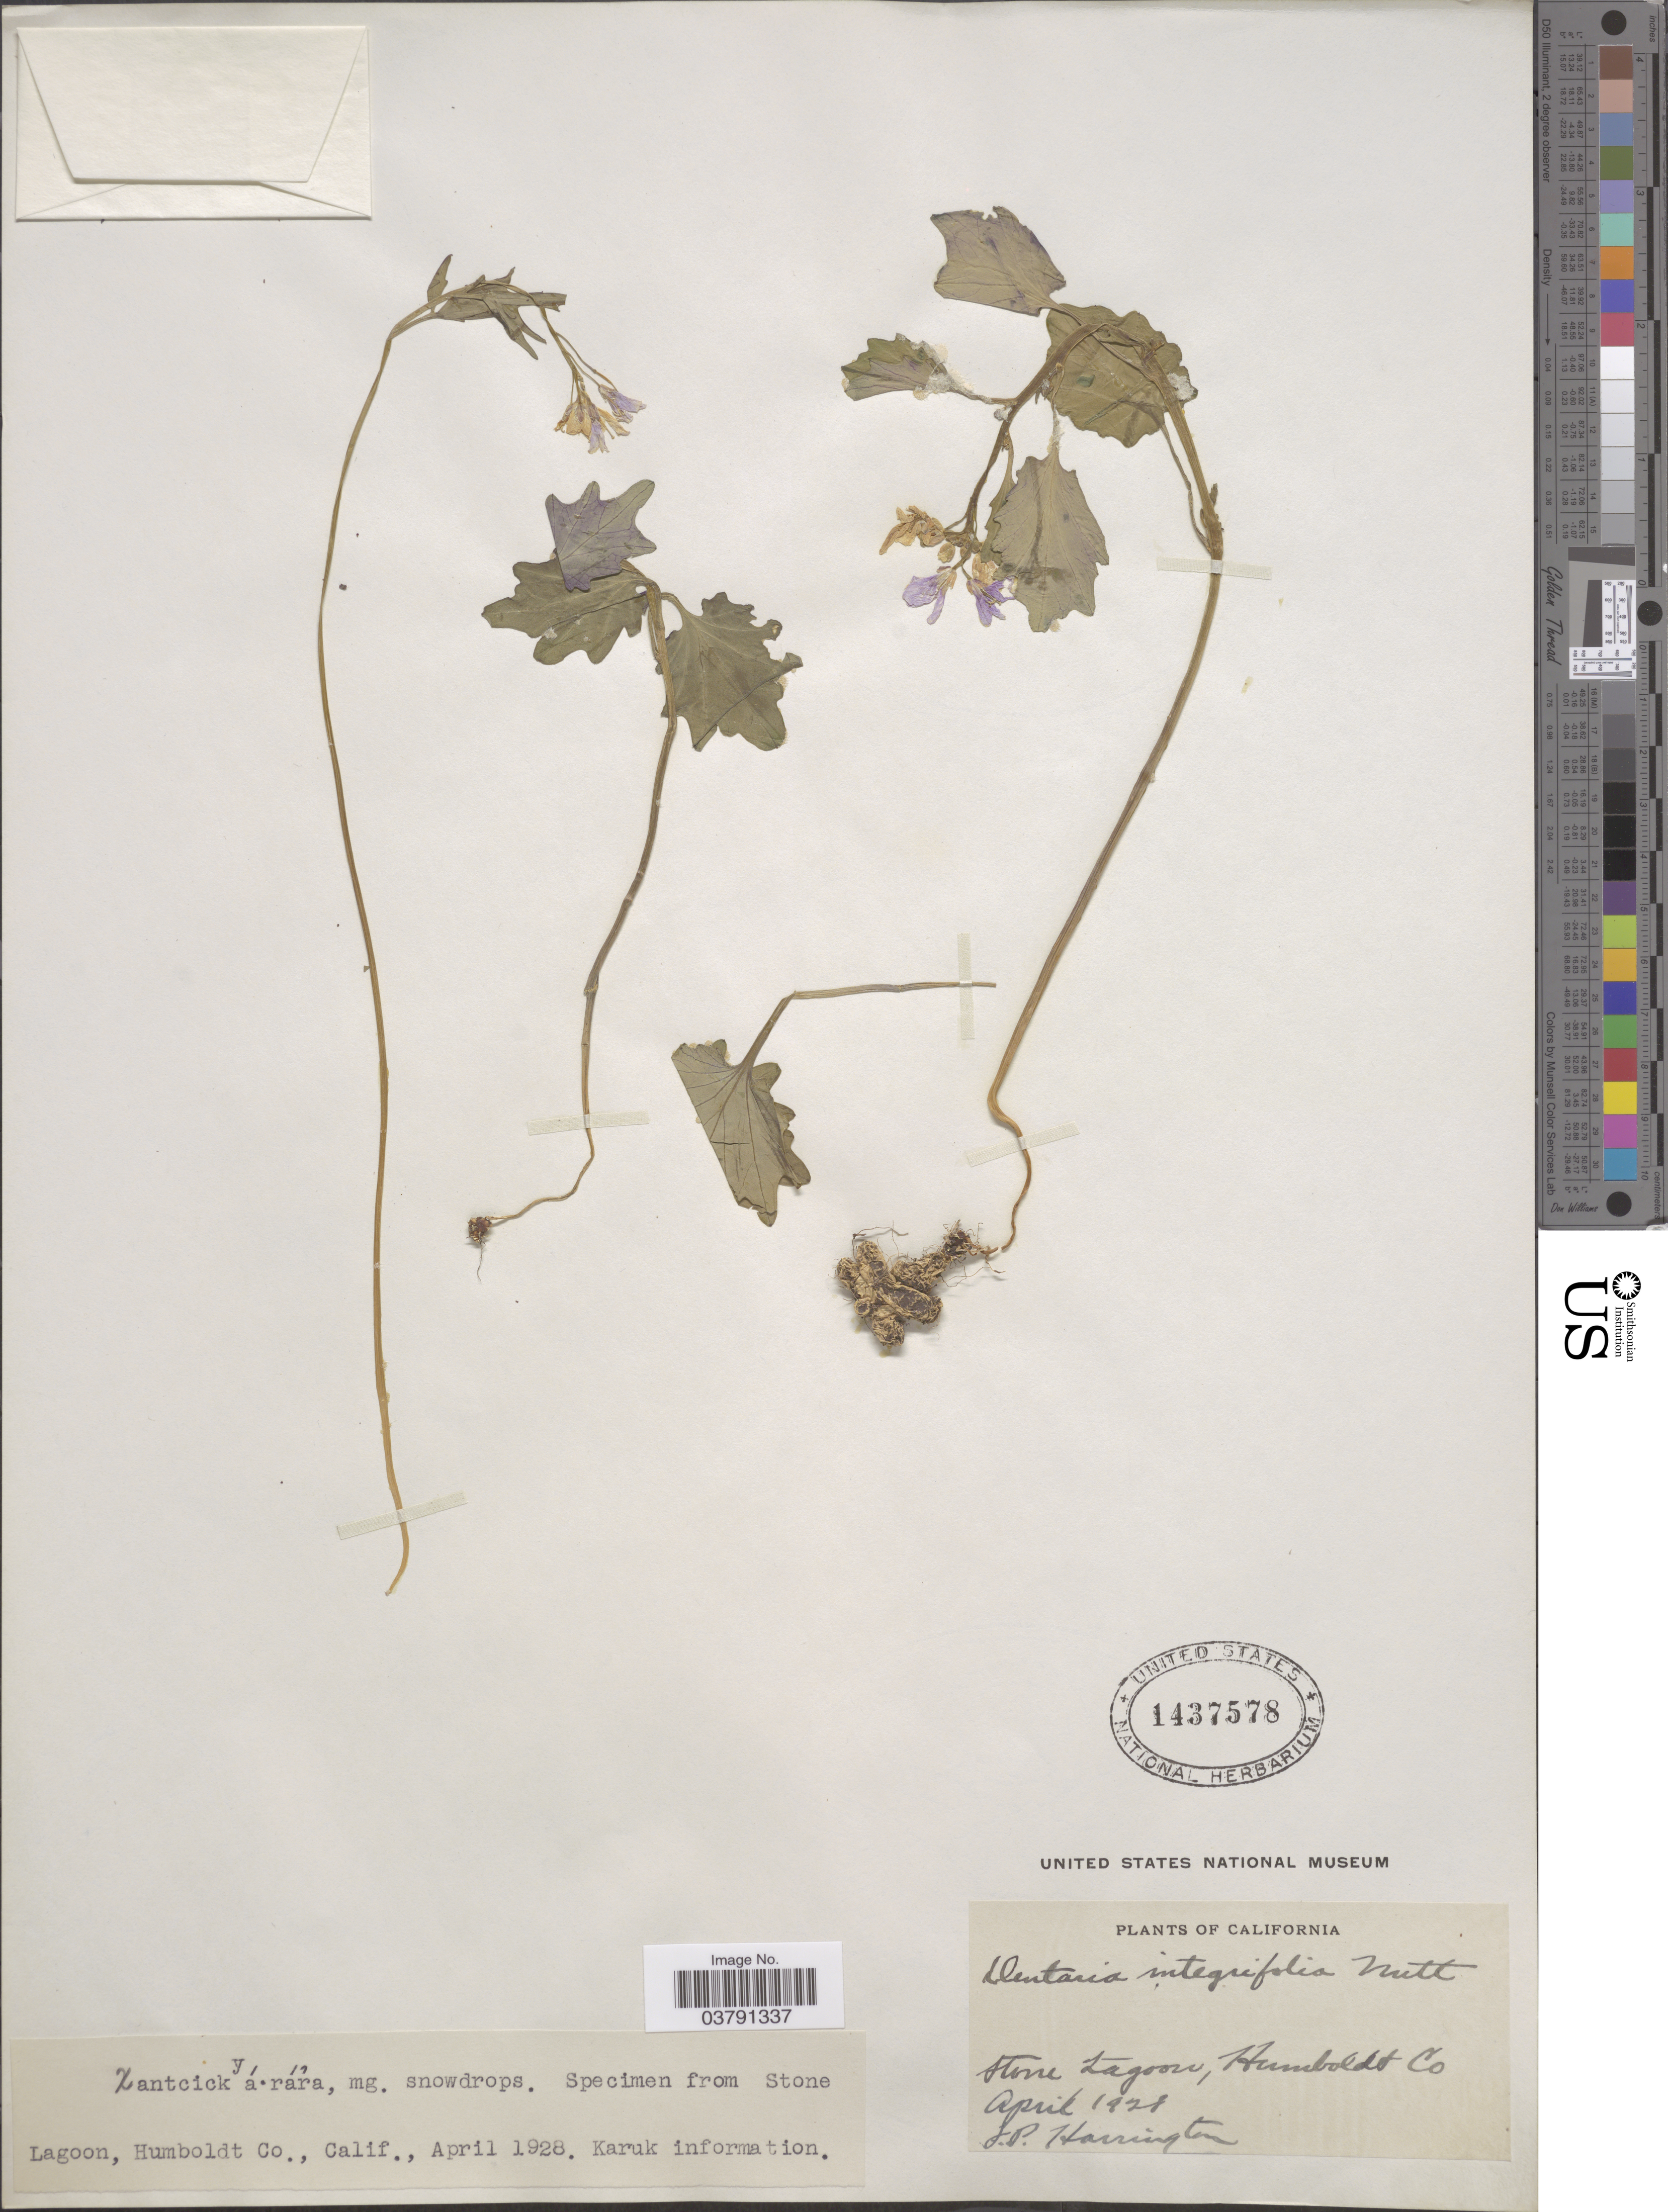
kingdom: Plantae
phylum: Tracheophyta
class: Magnoliopsida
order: Brassicales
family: Brassicaceae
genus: Dentaria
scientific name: Dentaria californica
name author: Nutt.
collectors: J. Harrington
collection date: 1928-04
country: United States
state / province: California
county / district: Humboldt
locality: Stone Lagoon, Humboldt Co.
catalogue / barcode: US 1437578